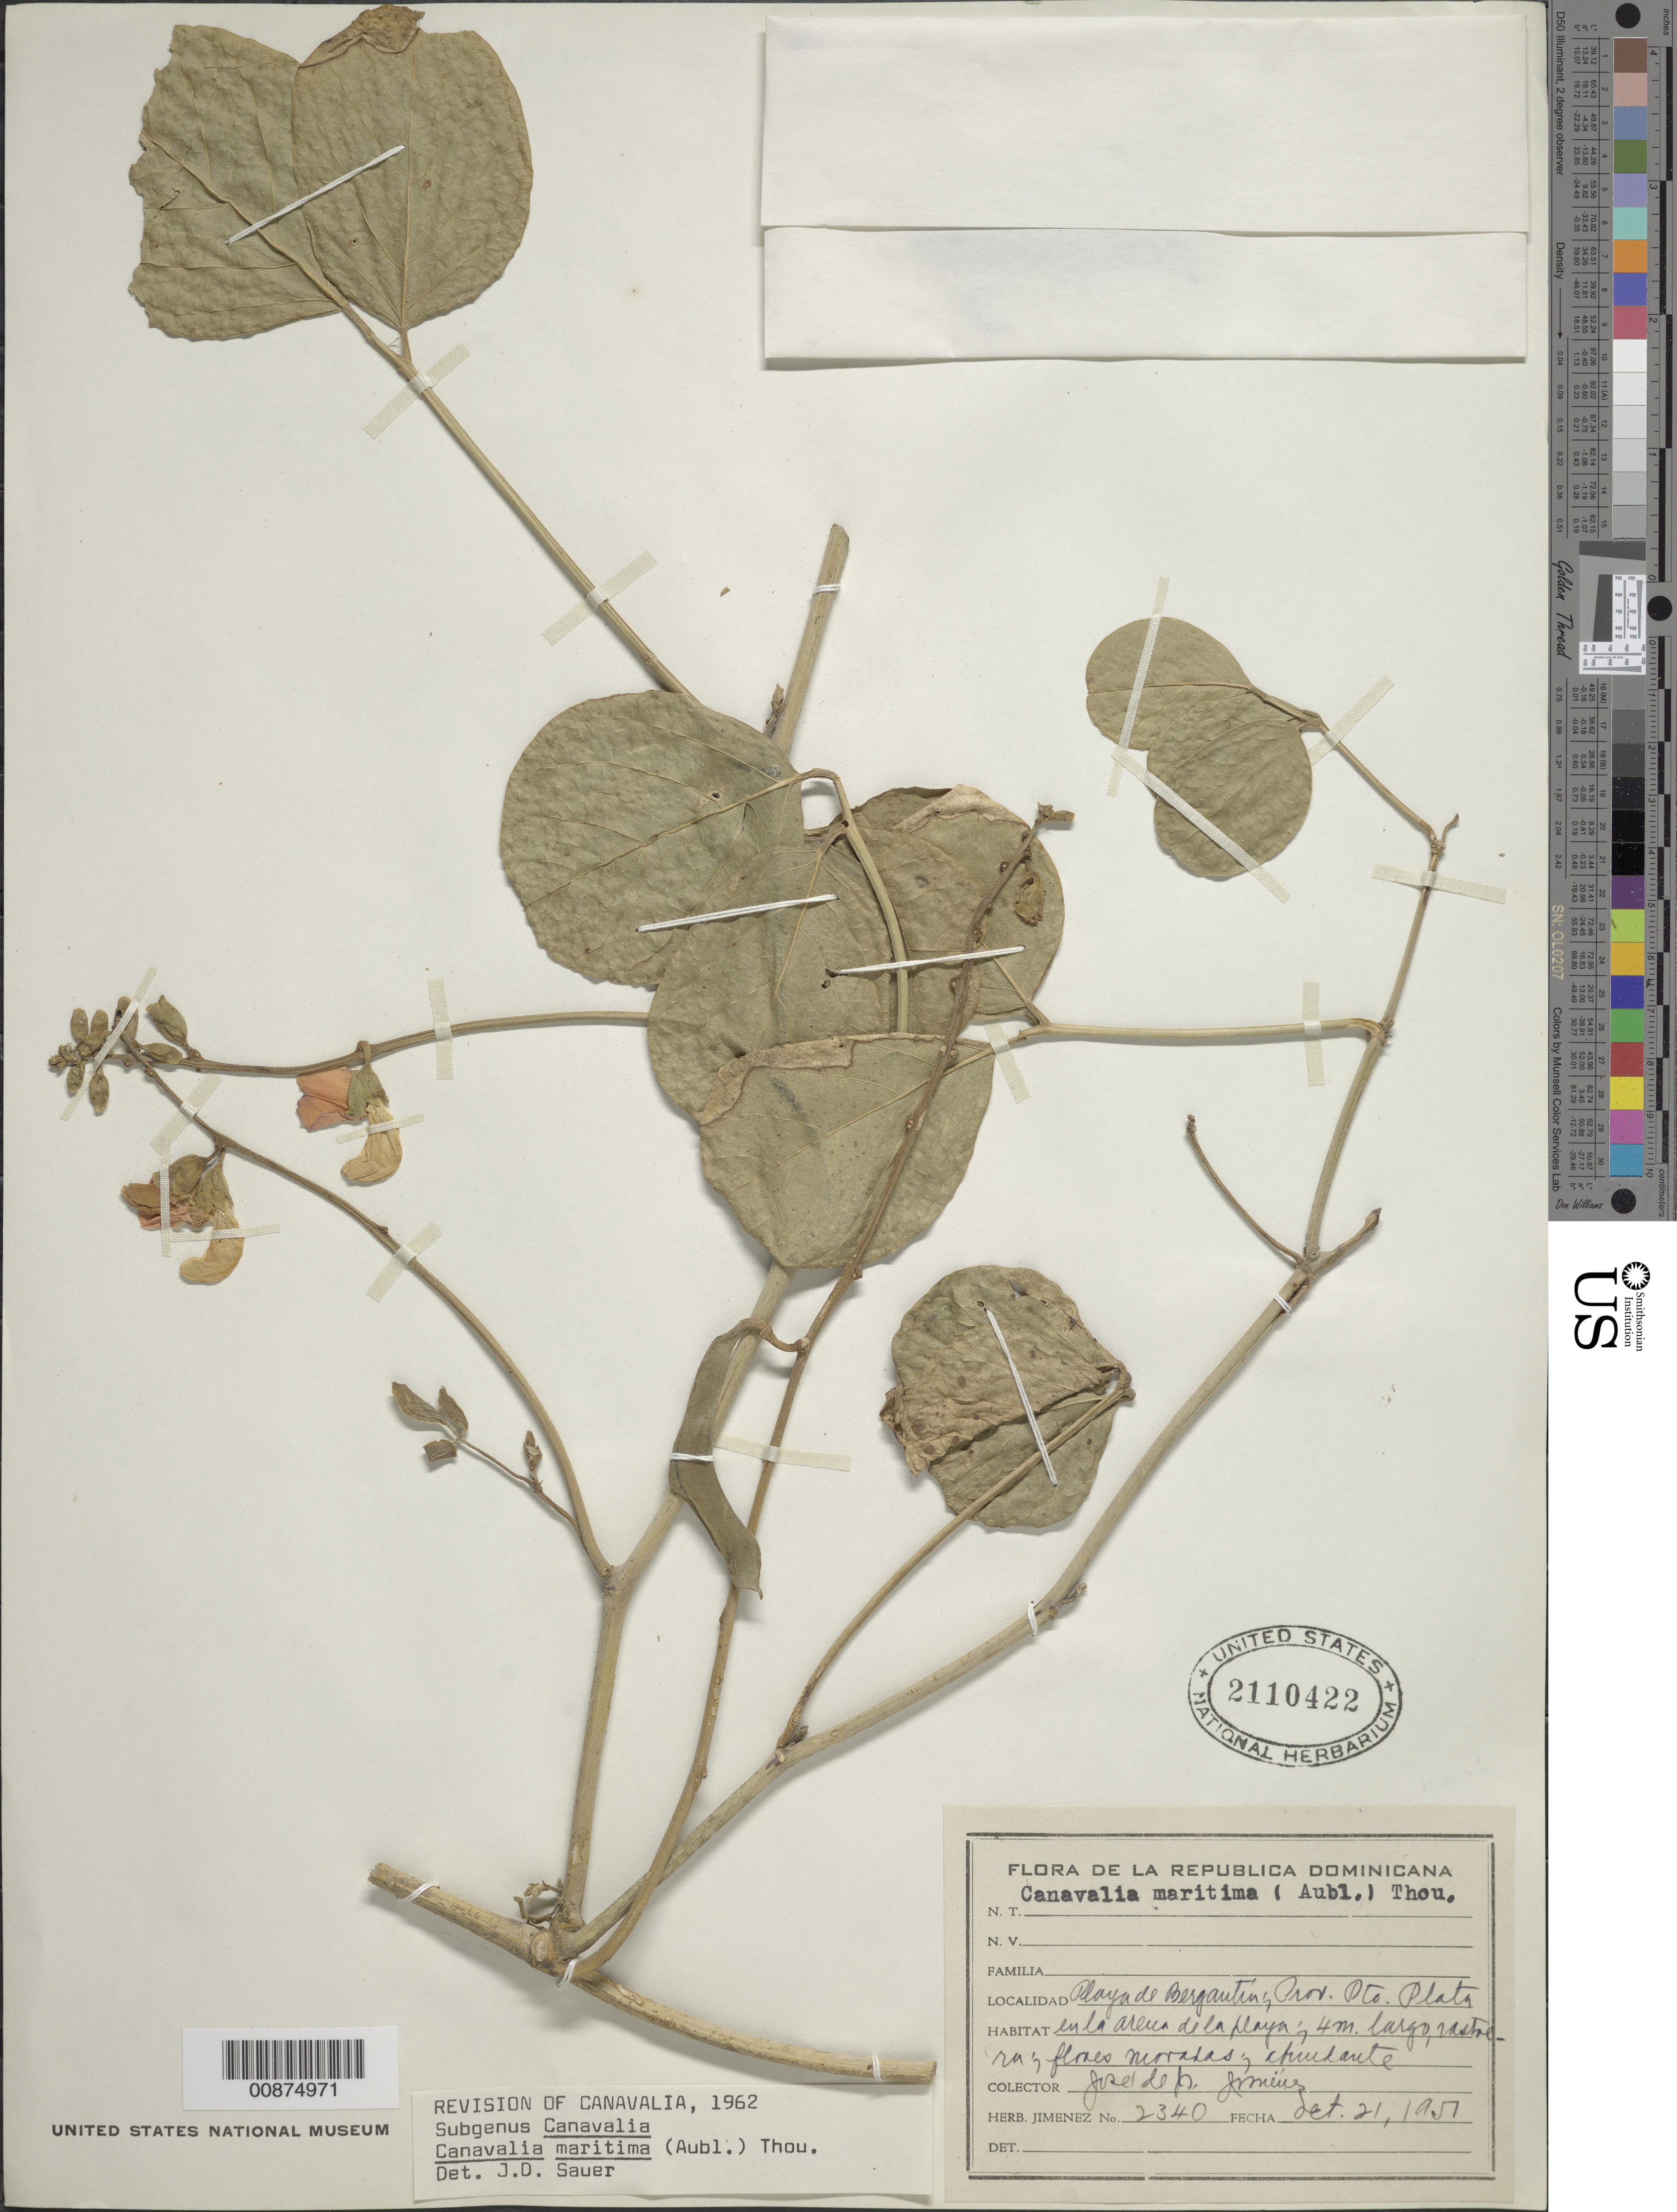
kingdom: Plantae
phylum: Tracheophyta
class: Magnoliopsida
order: Fabales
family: Fabaceae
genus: Canavalia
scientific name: Canavalia rosea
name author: (Sw.) DC.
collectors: J. J. Jiménez Almonte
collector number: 2340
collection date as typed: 21 Sep 1951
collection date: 1951-09-21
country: Dominican Republic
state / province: Puerto Plata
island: Hispaniola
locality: Playa de Bergantín.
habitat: En la arena de la playa.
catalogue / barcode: US 2110422